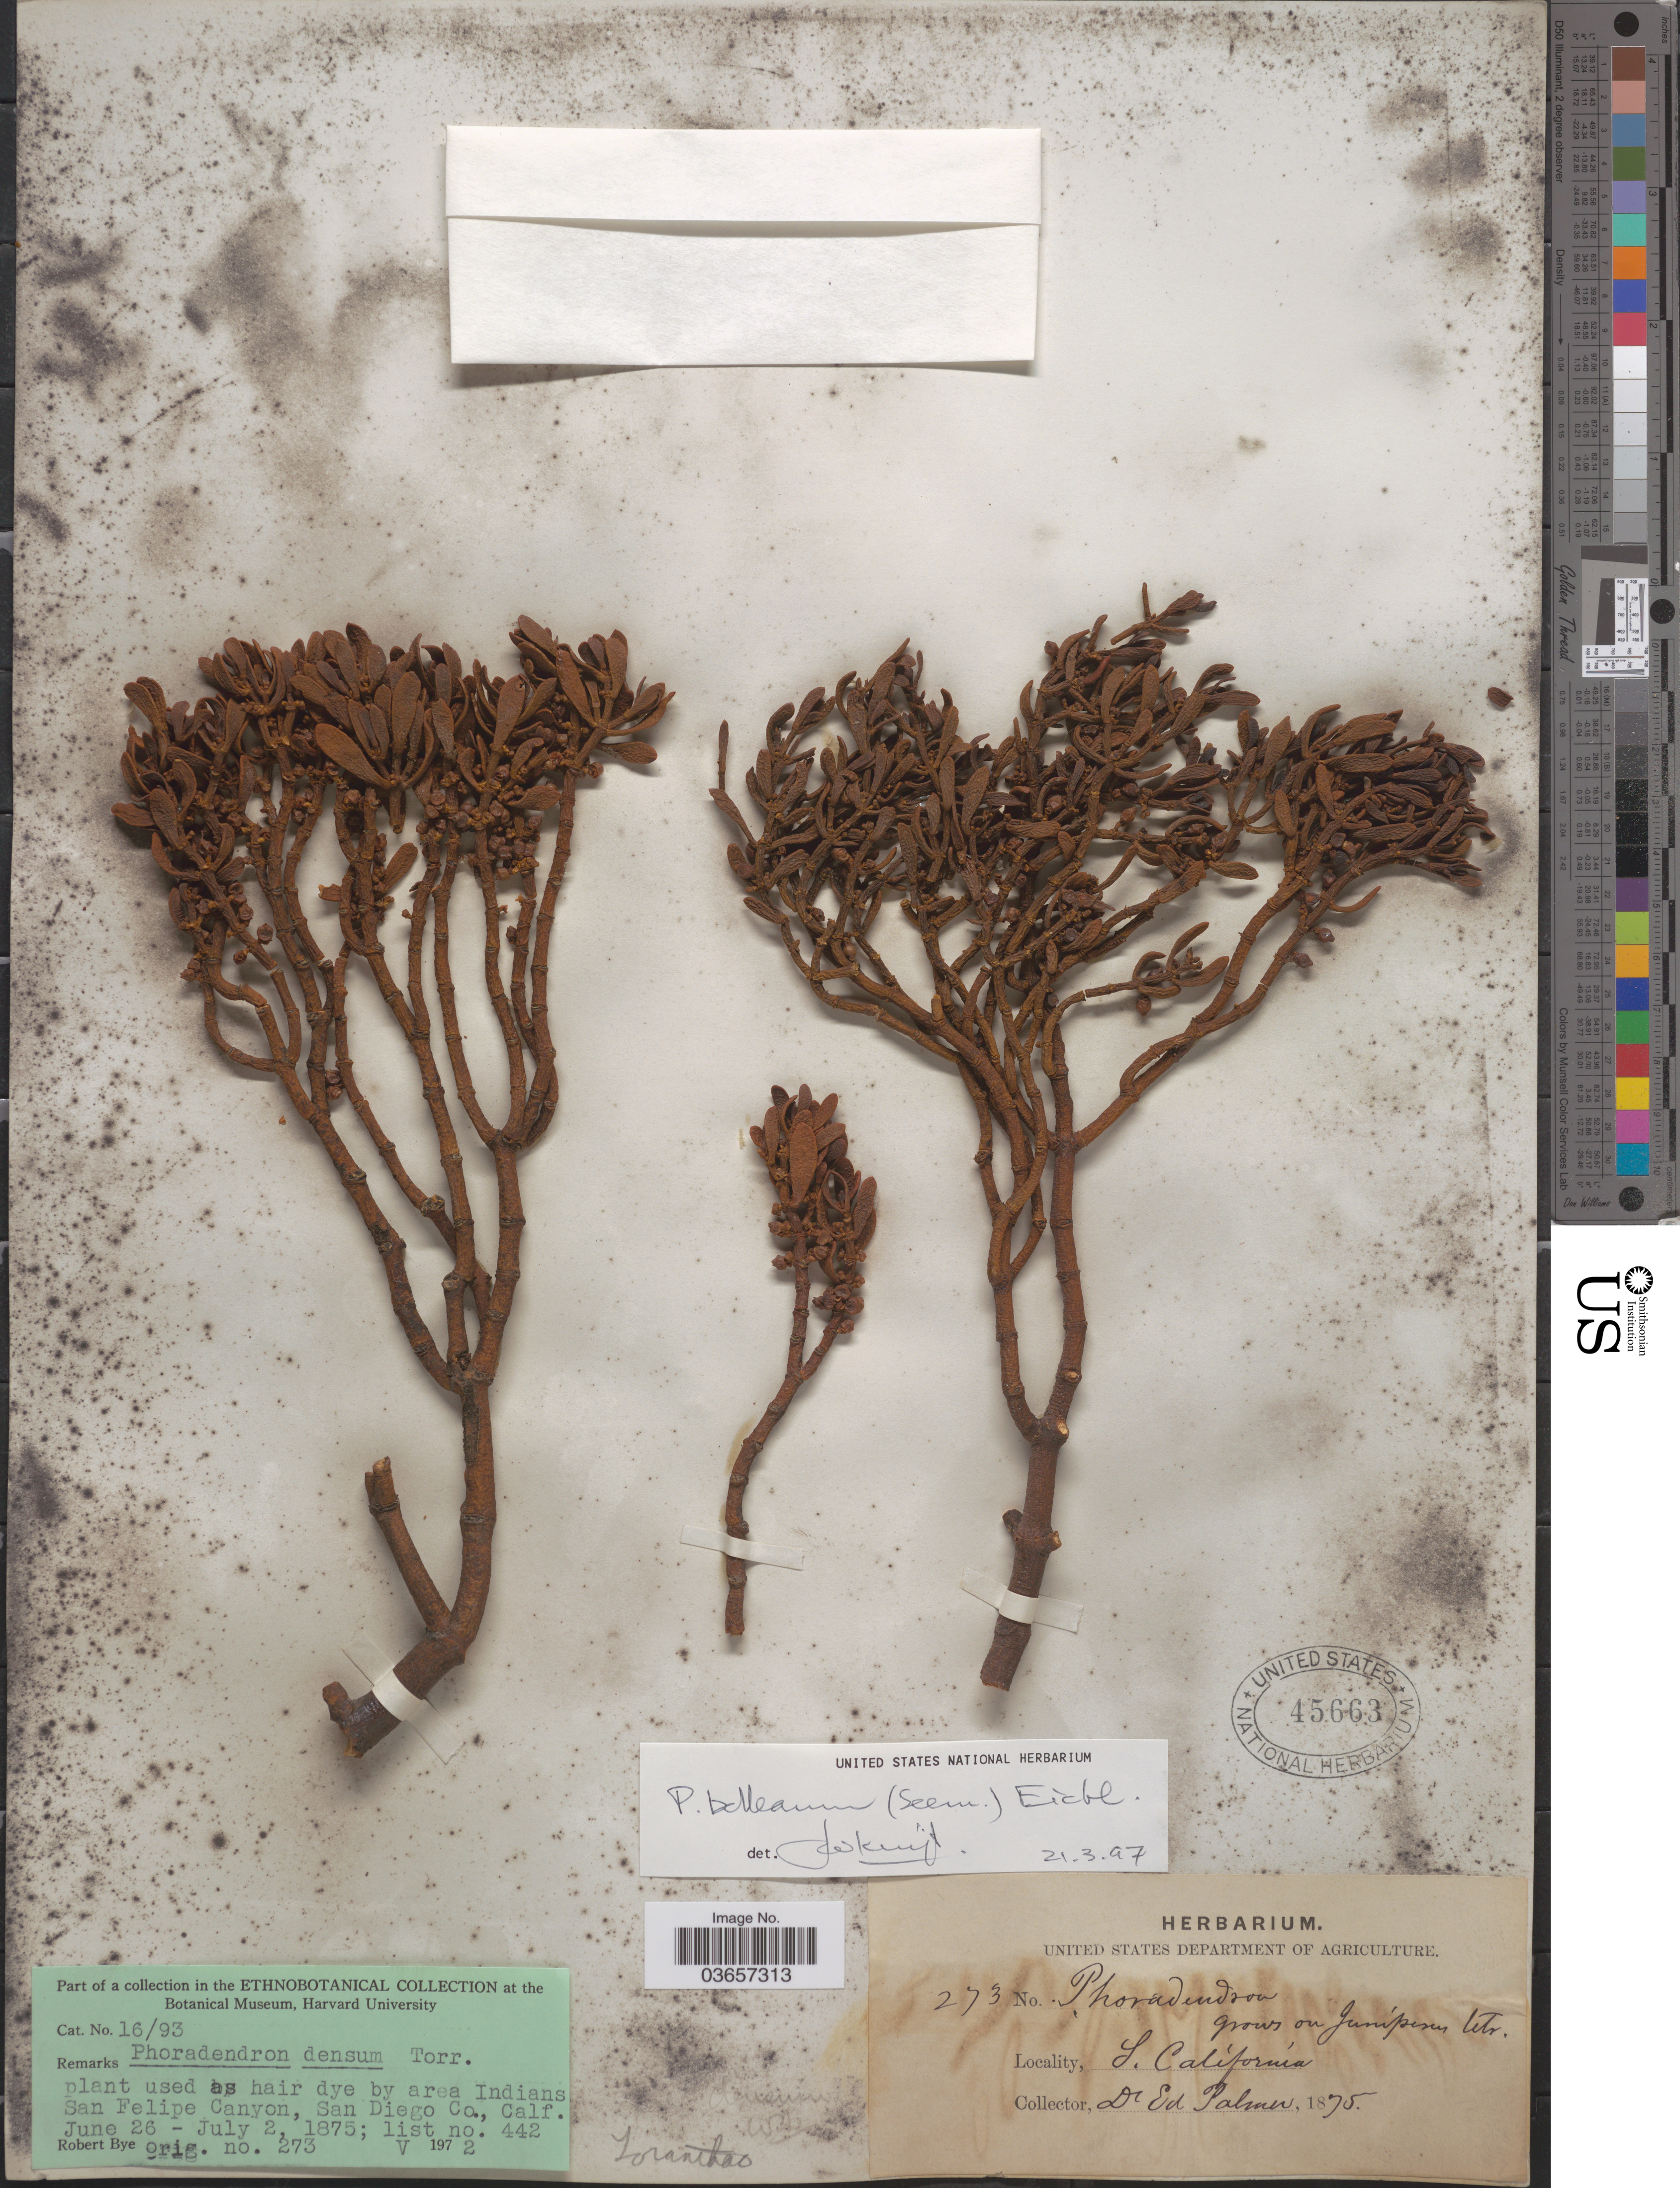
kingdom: Plantae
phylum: Tracheophyta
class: Magnoliopsida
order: Santalales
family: Viscaceae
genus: Phoradendron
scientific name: Phoradendron bolleanum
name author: (Seem.) Eichler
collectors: E. Palmer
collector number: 273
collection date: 1875-06-26/1875-07-02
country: United States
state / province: California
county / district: San Diego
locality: San Felipe Canyon, San Diego Co. S. California.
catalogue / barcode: US 45663